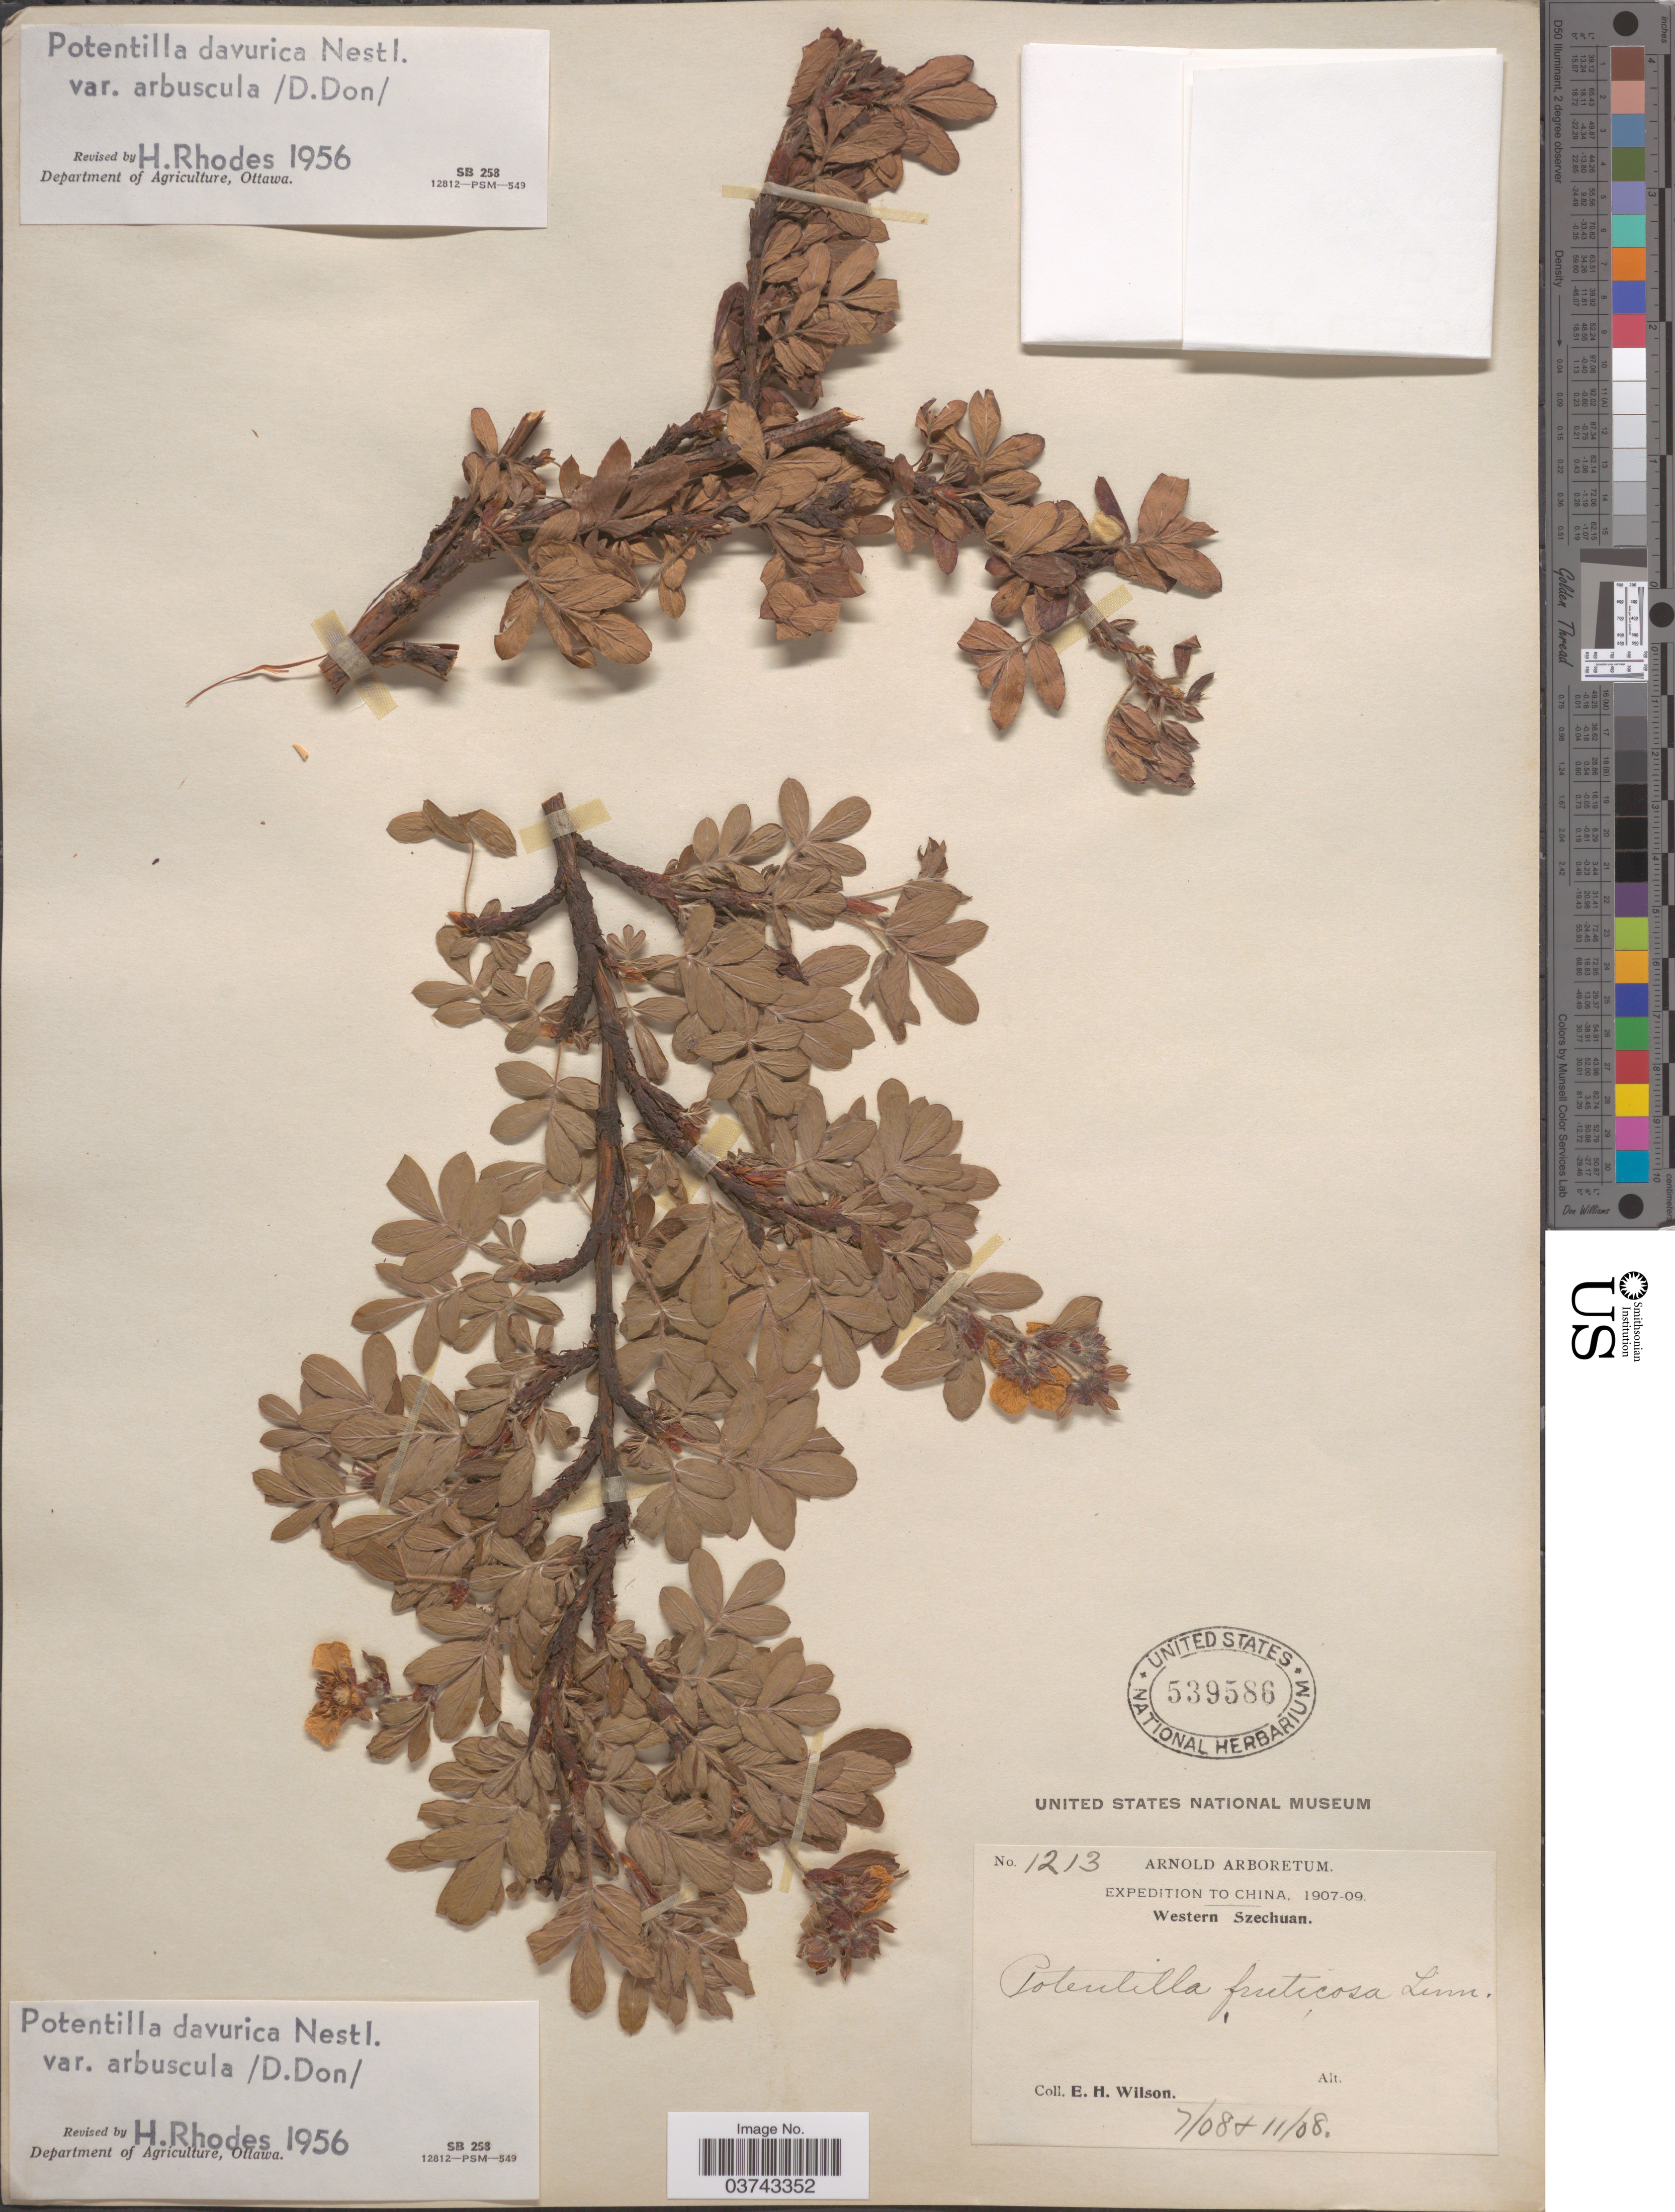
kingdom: Plantae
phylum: Tracheophyta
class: Magnoliopsida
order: Rosales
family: Rosaceae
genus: Dasiphora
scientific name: Dasiphora arbuscula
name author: (D. Don) Soják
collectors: E. Wilson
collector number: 1213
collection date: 1908-07/1908-11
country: China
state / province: Sichuan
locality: Western Szechuan.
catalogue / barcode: US 539586